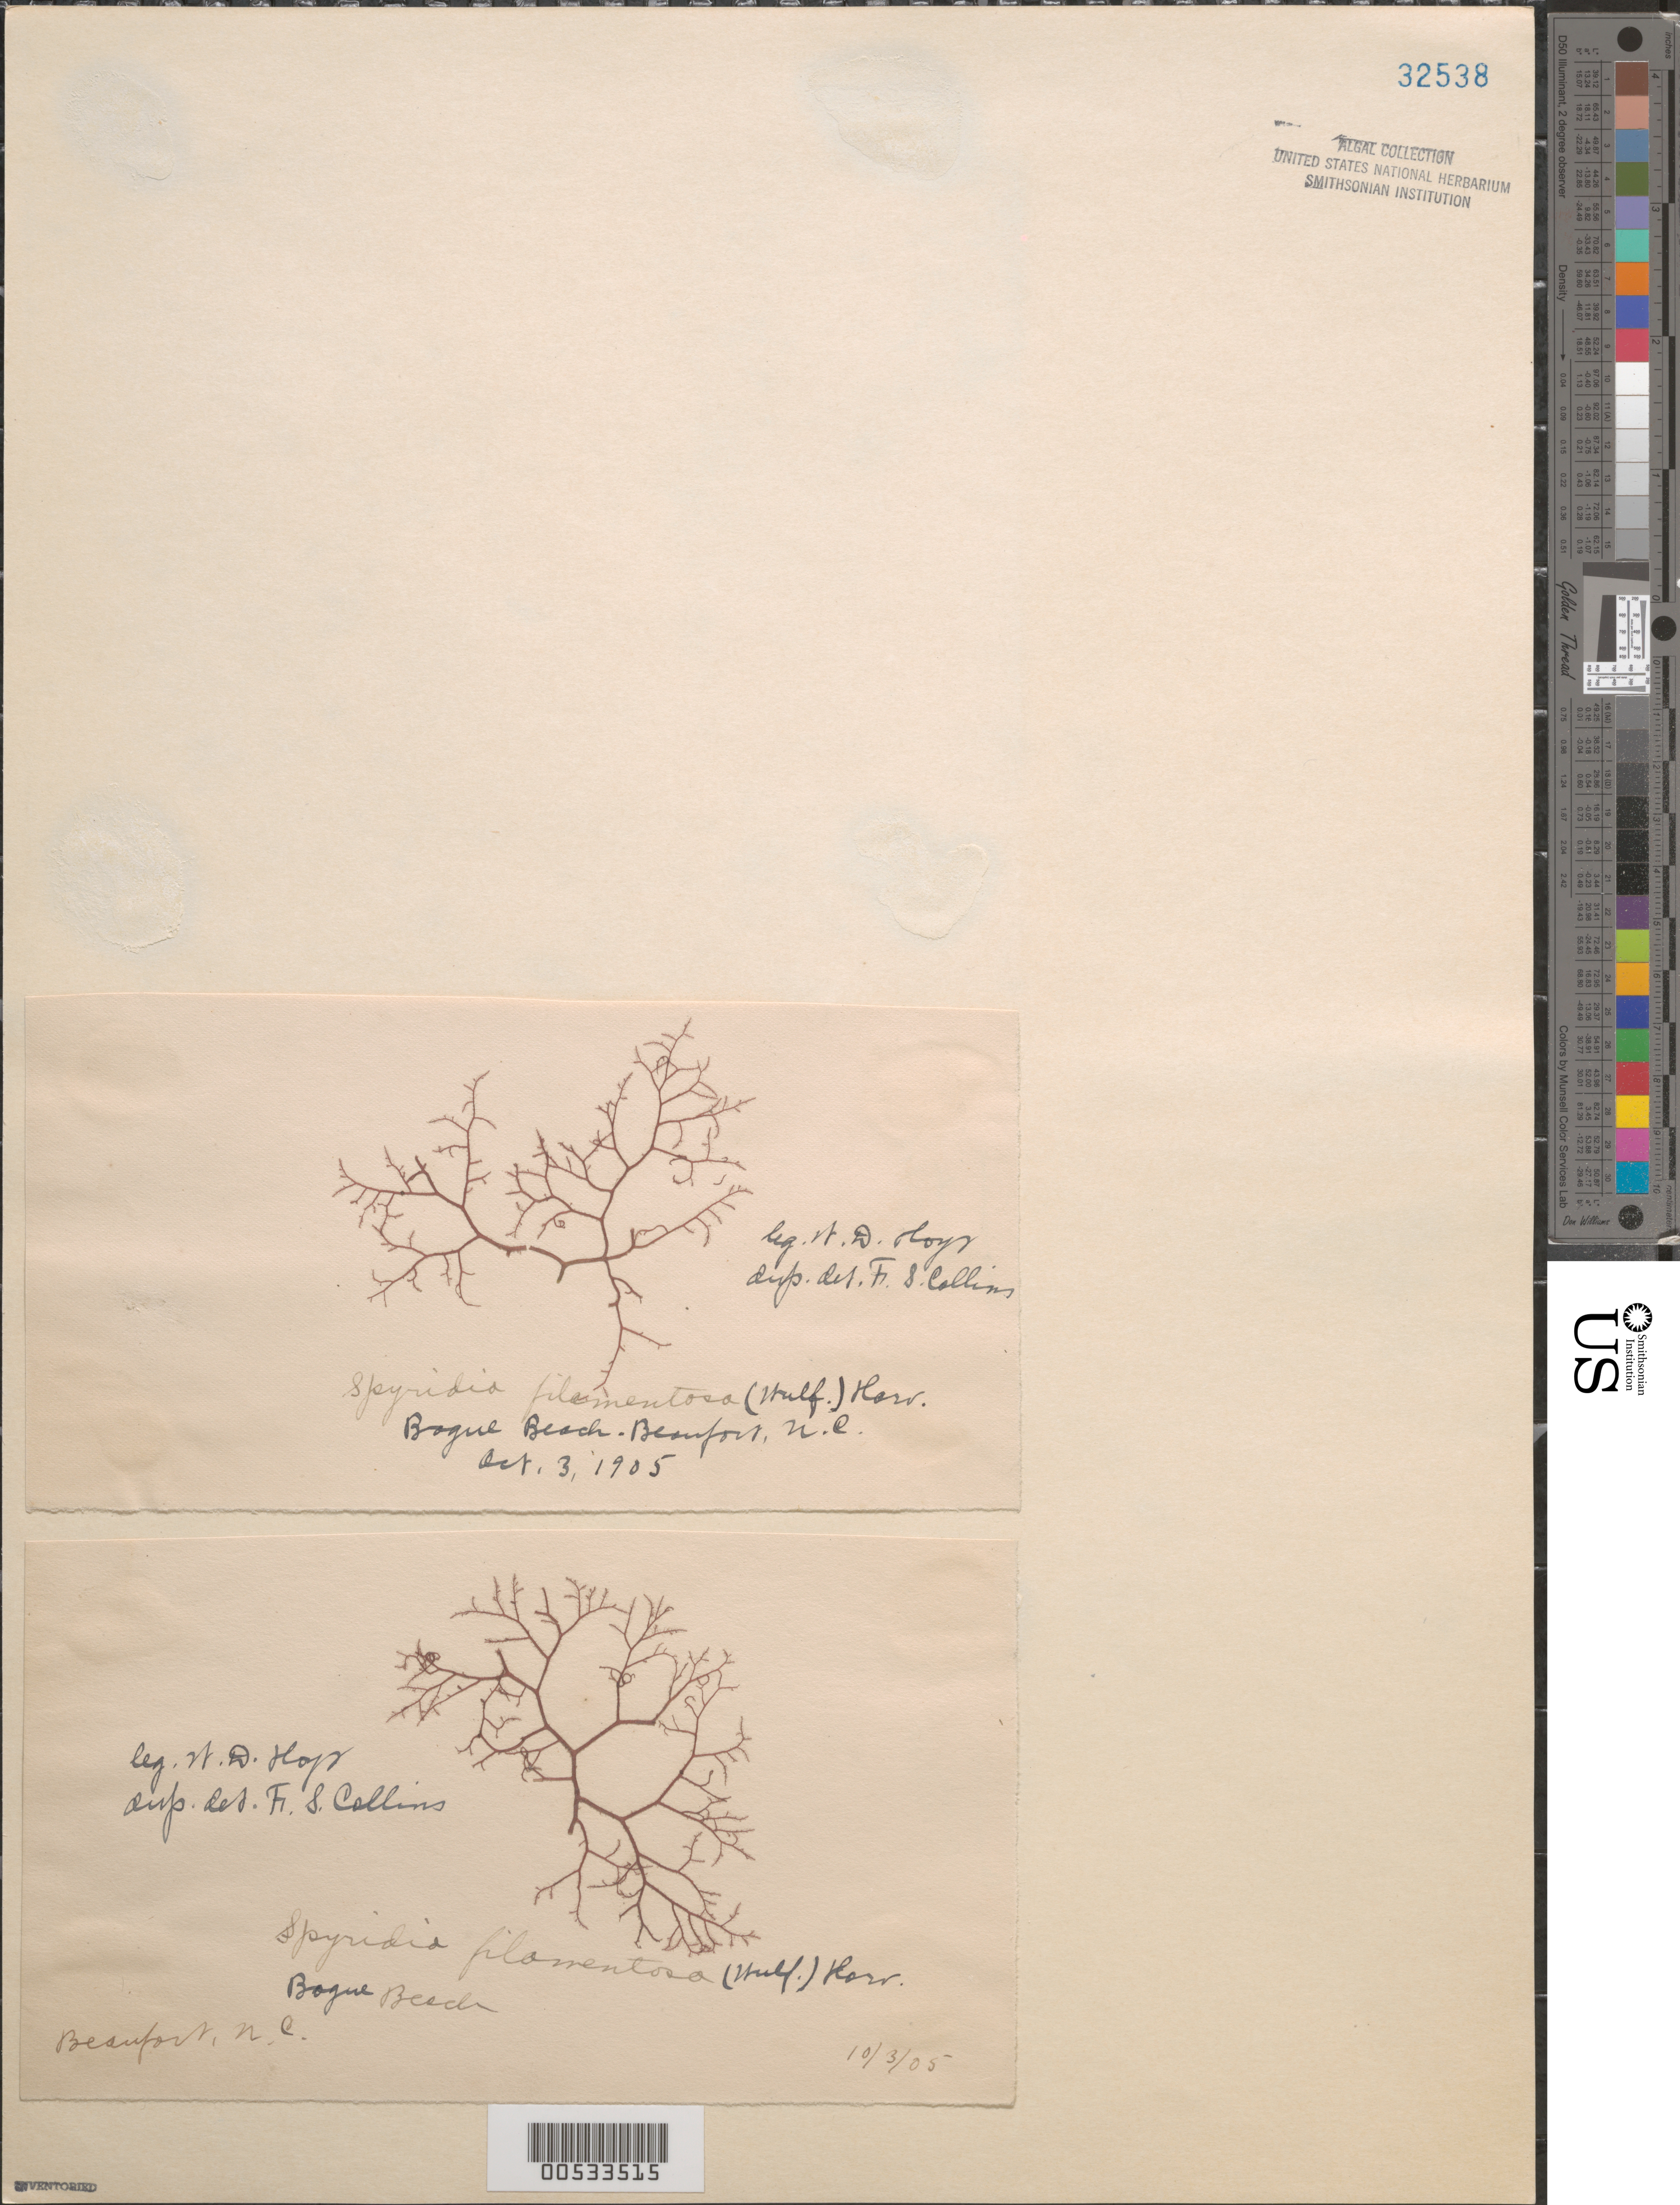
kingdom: Plantae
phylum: Rhodophyta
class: Florideophyceae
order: Ceramiales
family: Spyridiaceae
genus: Spyridia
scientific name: Spyridia filamentosa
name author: (Wulfen) Harv.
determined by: Collins, Frank S.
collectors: W. D. Hoyt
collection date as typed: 03 Oct 1905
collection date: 1905-10-03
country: United States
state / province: North Carolina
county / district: Carteret County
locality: Beaufort, Bogue Beach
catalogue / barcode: US 32538